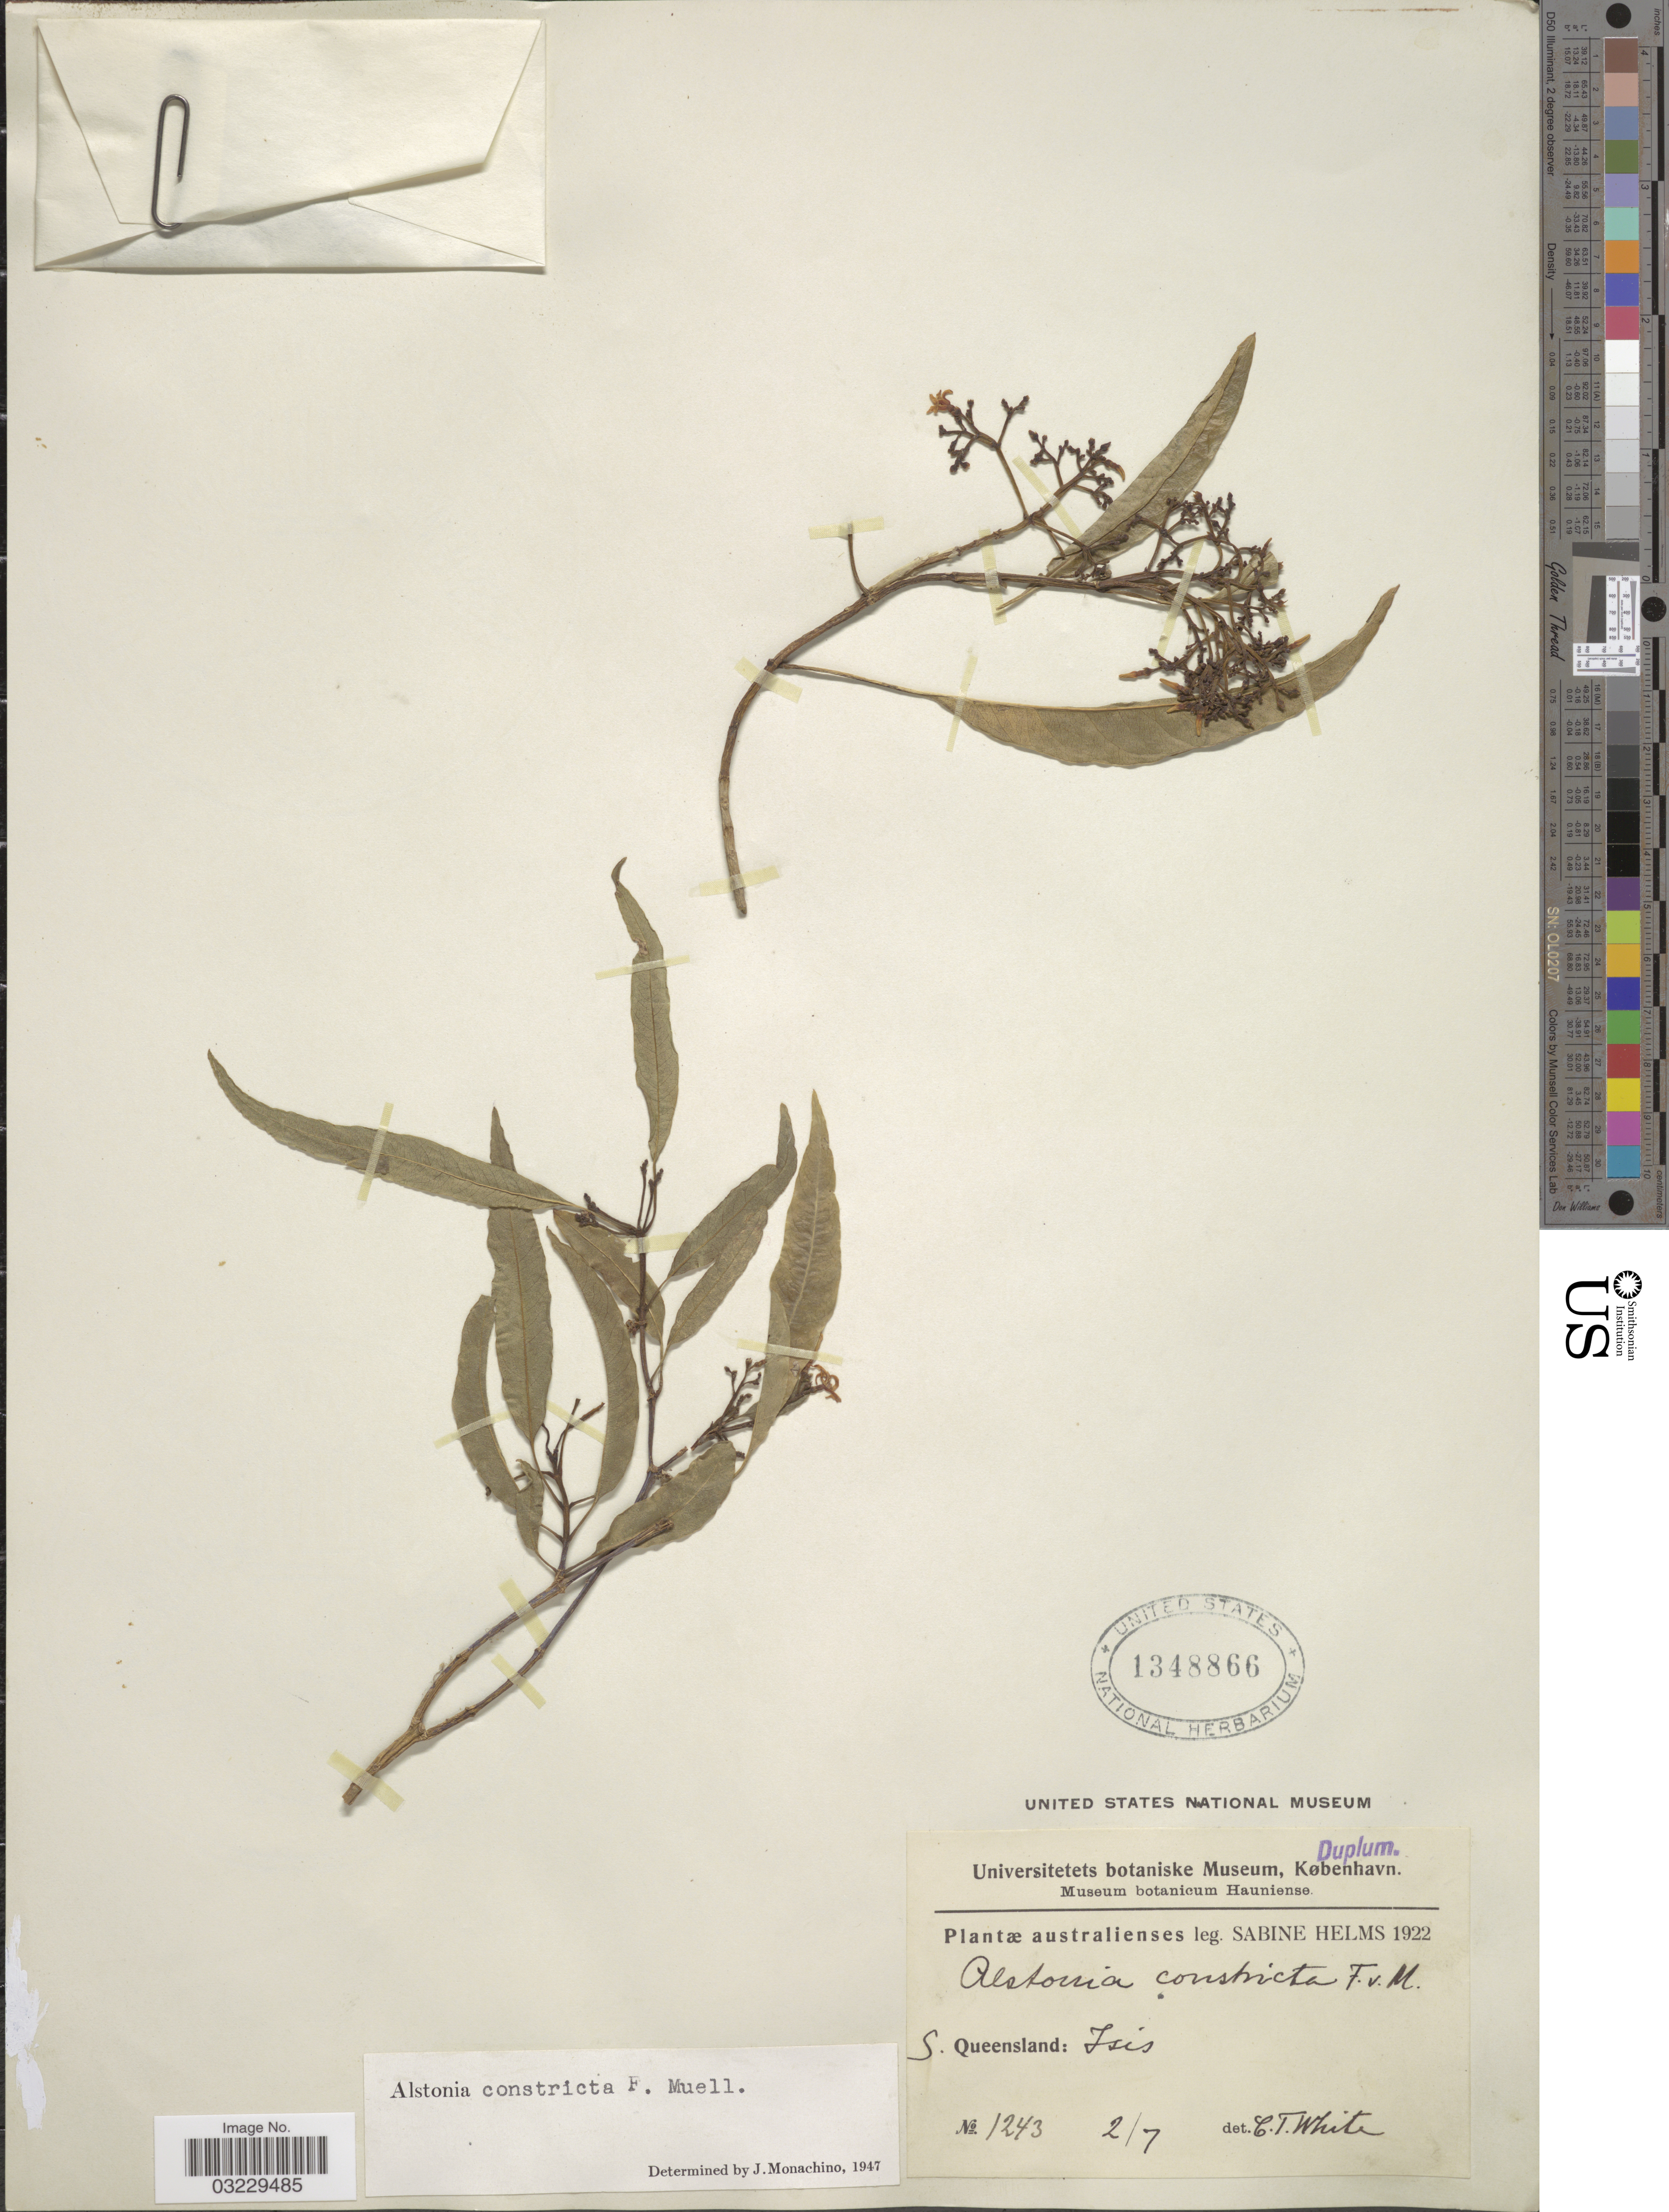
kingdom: Plantae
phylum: Tracheophyta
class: Magnoliopsida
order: Gentianales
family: Apocynaceae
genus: Alstonia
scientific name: Alstonia constricta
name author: F. Muell.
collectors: S. Helms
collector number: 1243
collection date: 1922-07-02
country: Australia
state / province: Queensland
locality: S. Queensland: Isis.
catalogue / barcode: US 1348866